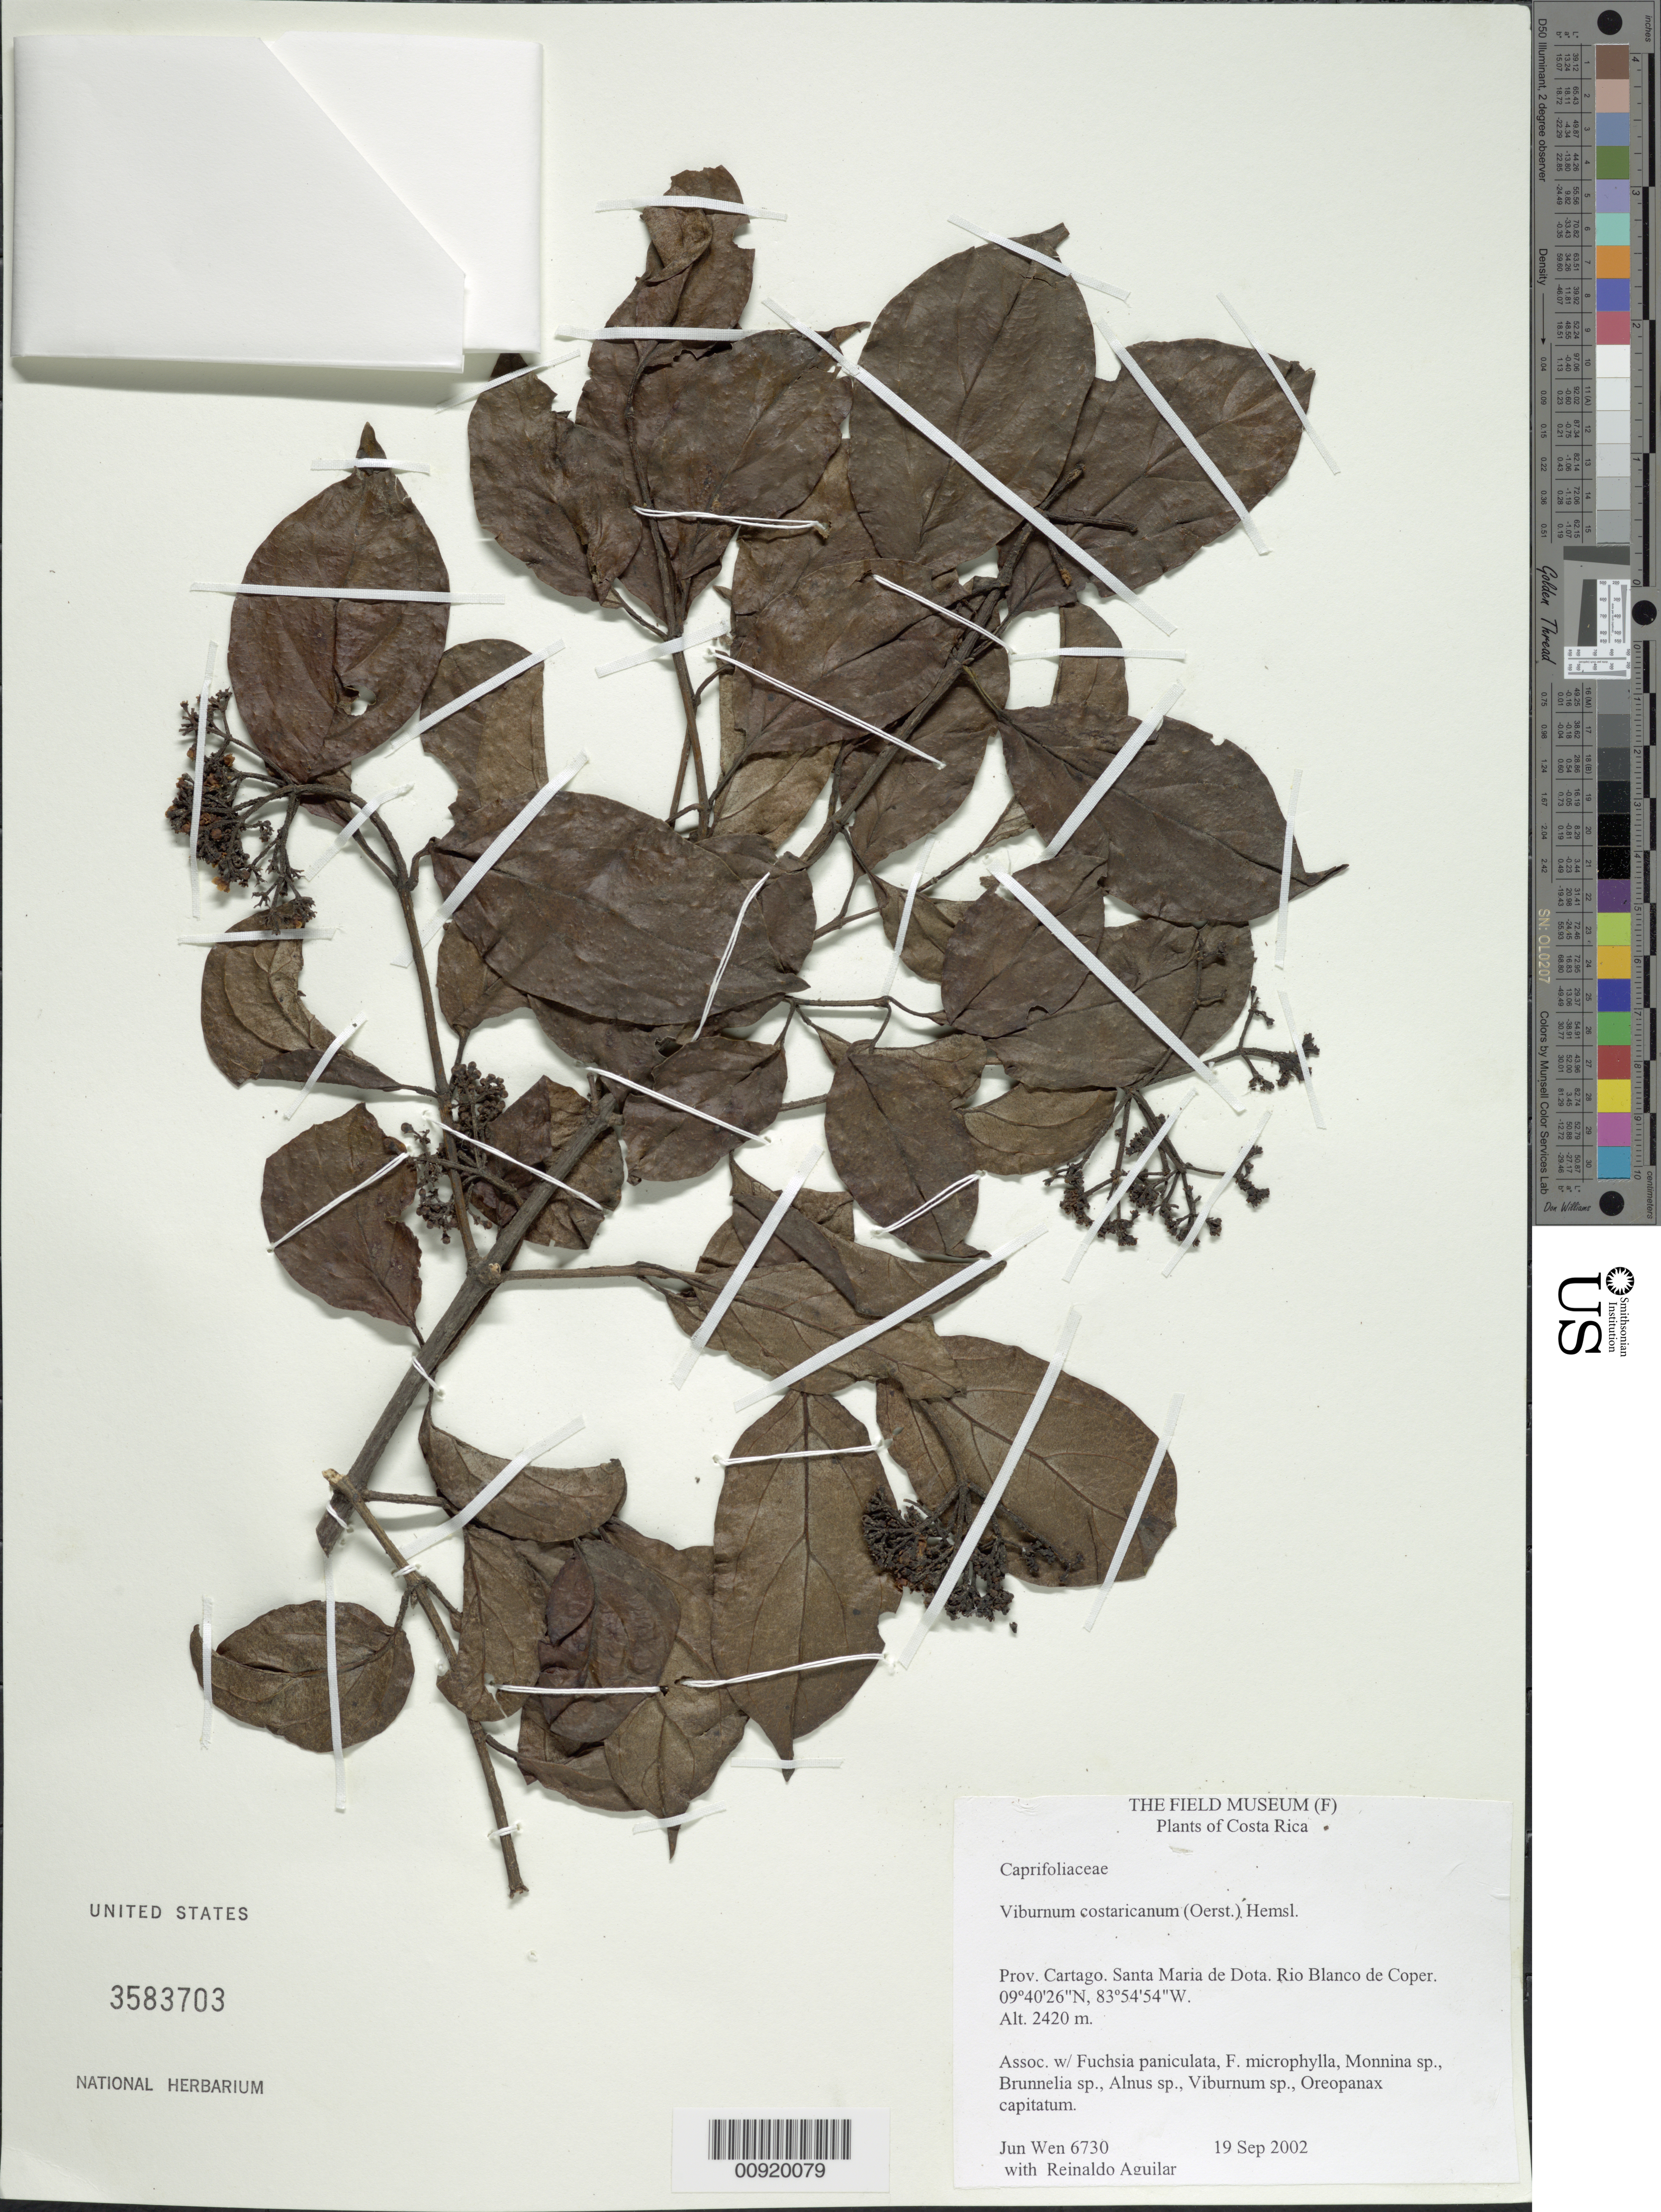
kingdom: Plantae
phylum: Tracheophyta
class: Magnoliopsida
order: Dipsacales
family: Viburnaceae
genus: Viburnum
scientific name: Viburnum costaricanum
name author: (Oerst.) Hemsl.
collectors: J. Wen & R. Aguilar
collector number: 6730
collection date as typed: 19 Sep 2002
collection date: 2002-09-19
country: Costa Rica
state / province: Cartago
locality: Santa Maria de Dota. Rio Blanco de Coper.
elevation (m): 2420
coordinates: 9 40 26 N, 83 54 54 W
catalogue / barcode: US 3583703